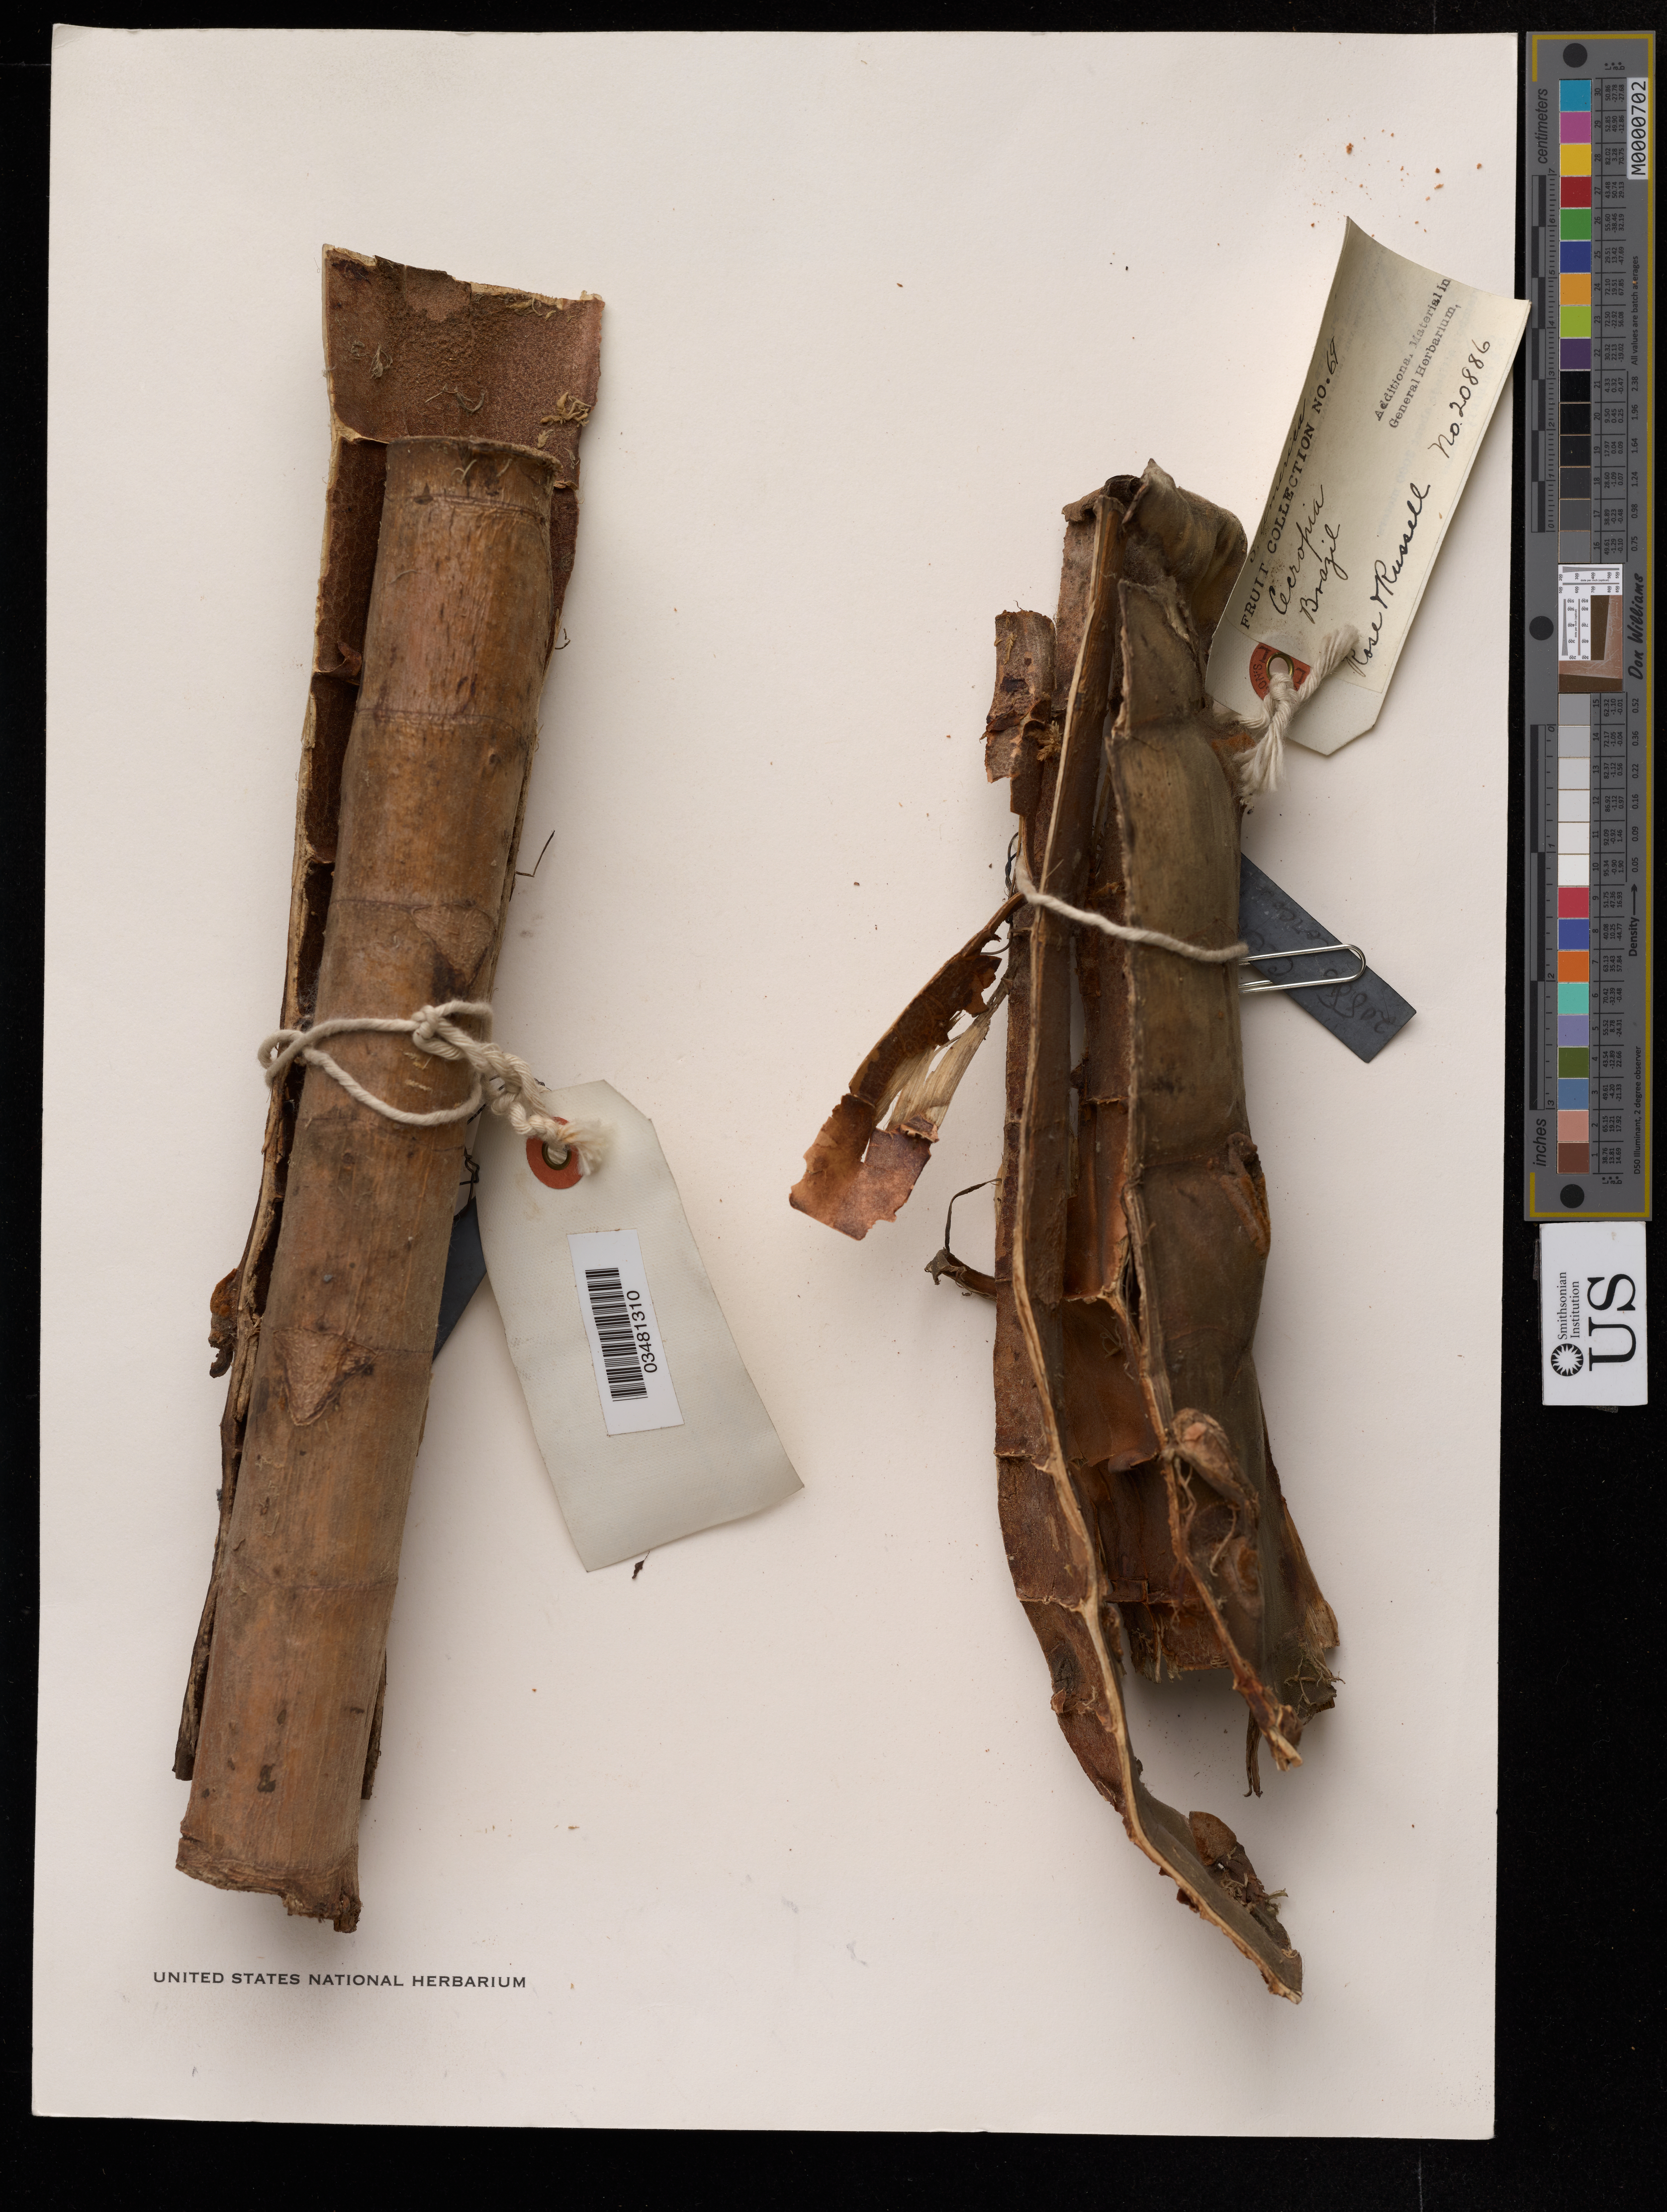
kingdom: Plantae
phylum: Tracheophyta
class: Magnoliopsida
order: Rosales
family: Urticaceae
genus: Cecropia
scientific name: Cecropia sp.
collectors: J. N. Rose & P. G. Russell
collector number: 20886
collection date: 1915-08-18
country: Brazil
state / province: Rio de Janeiro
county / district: Rio de Janeiro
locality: Corcovado